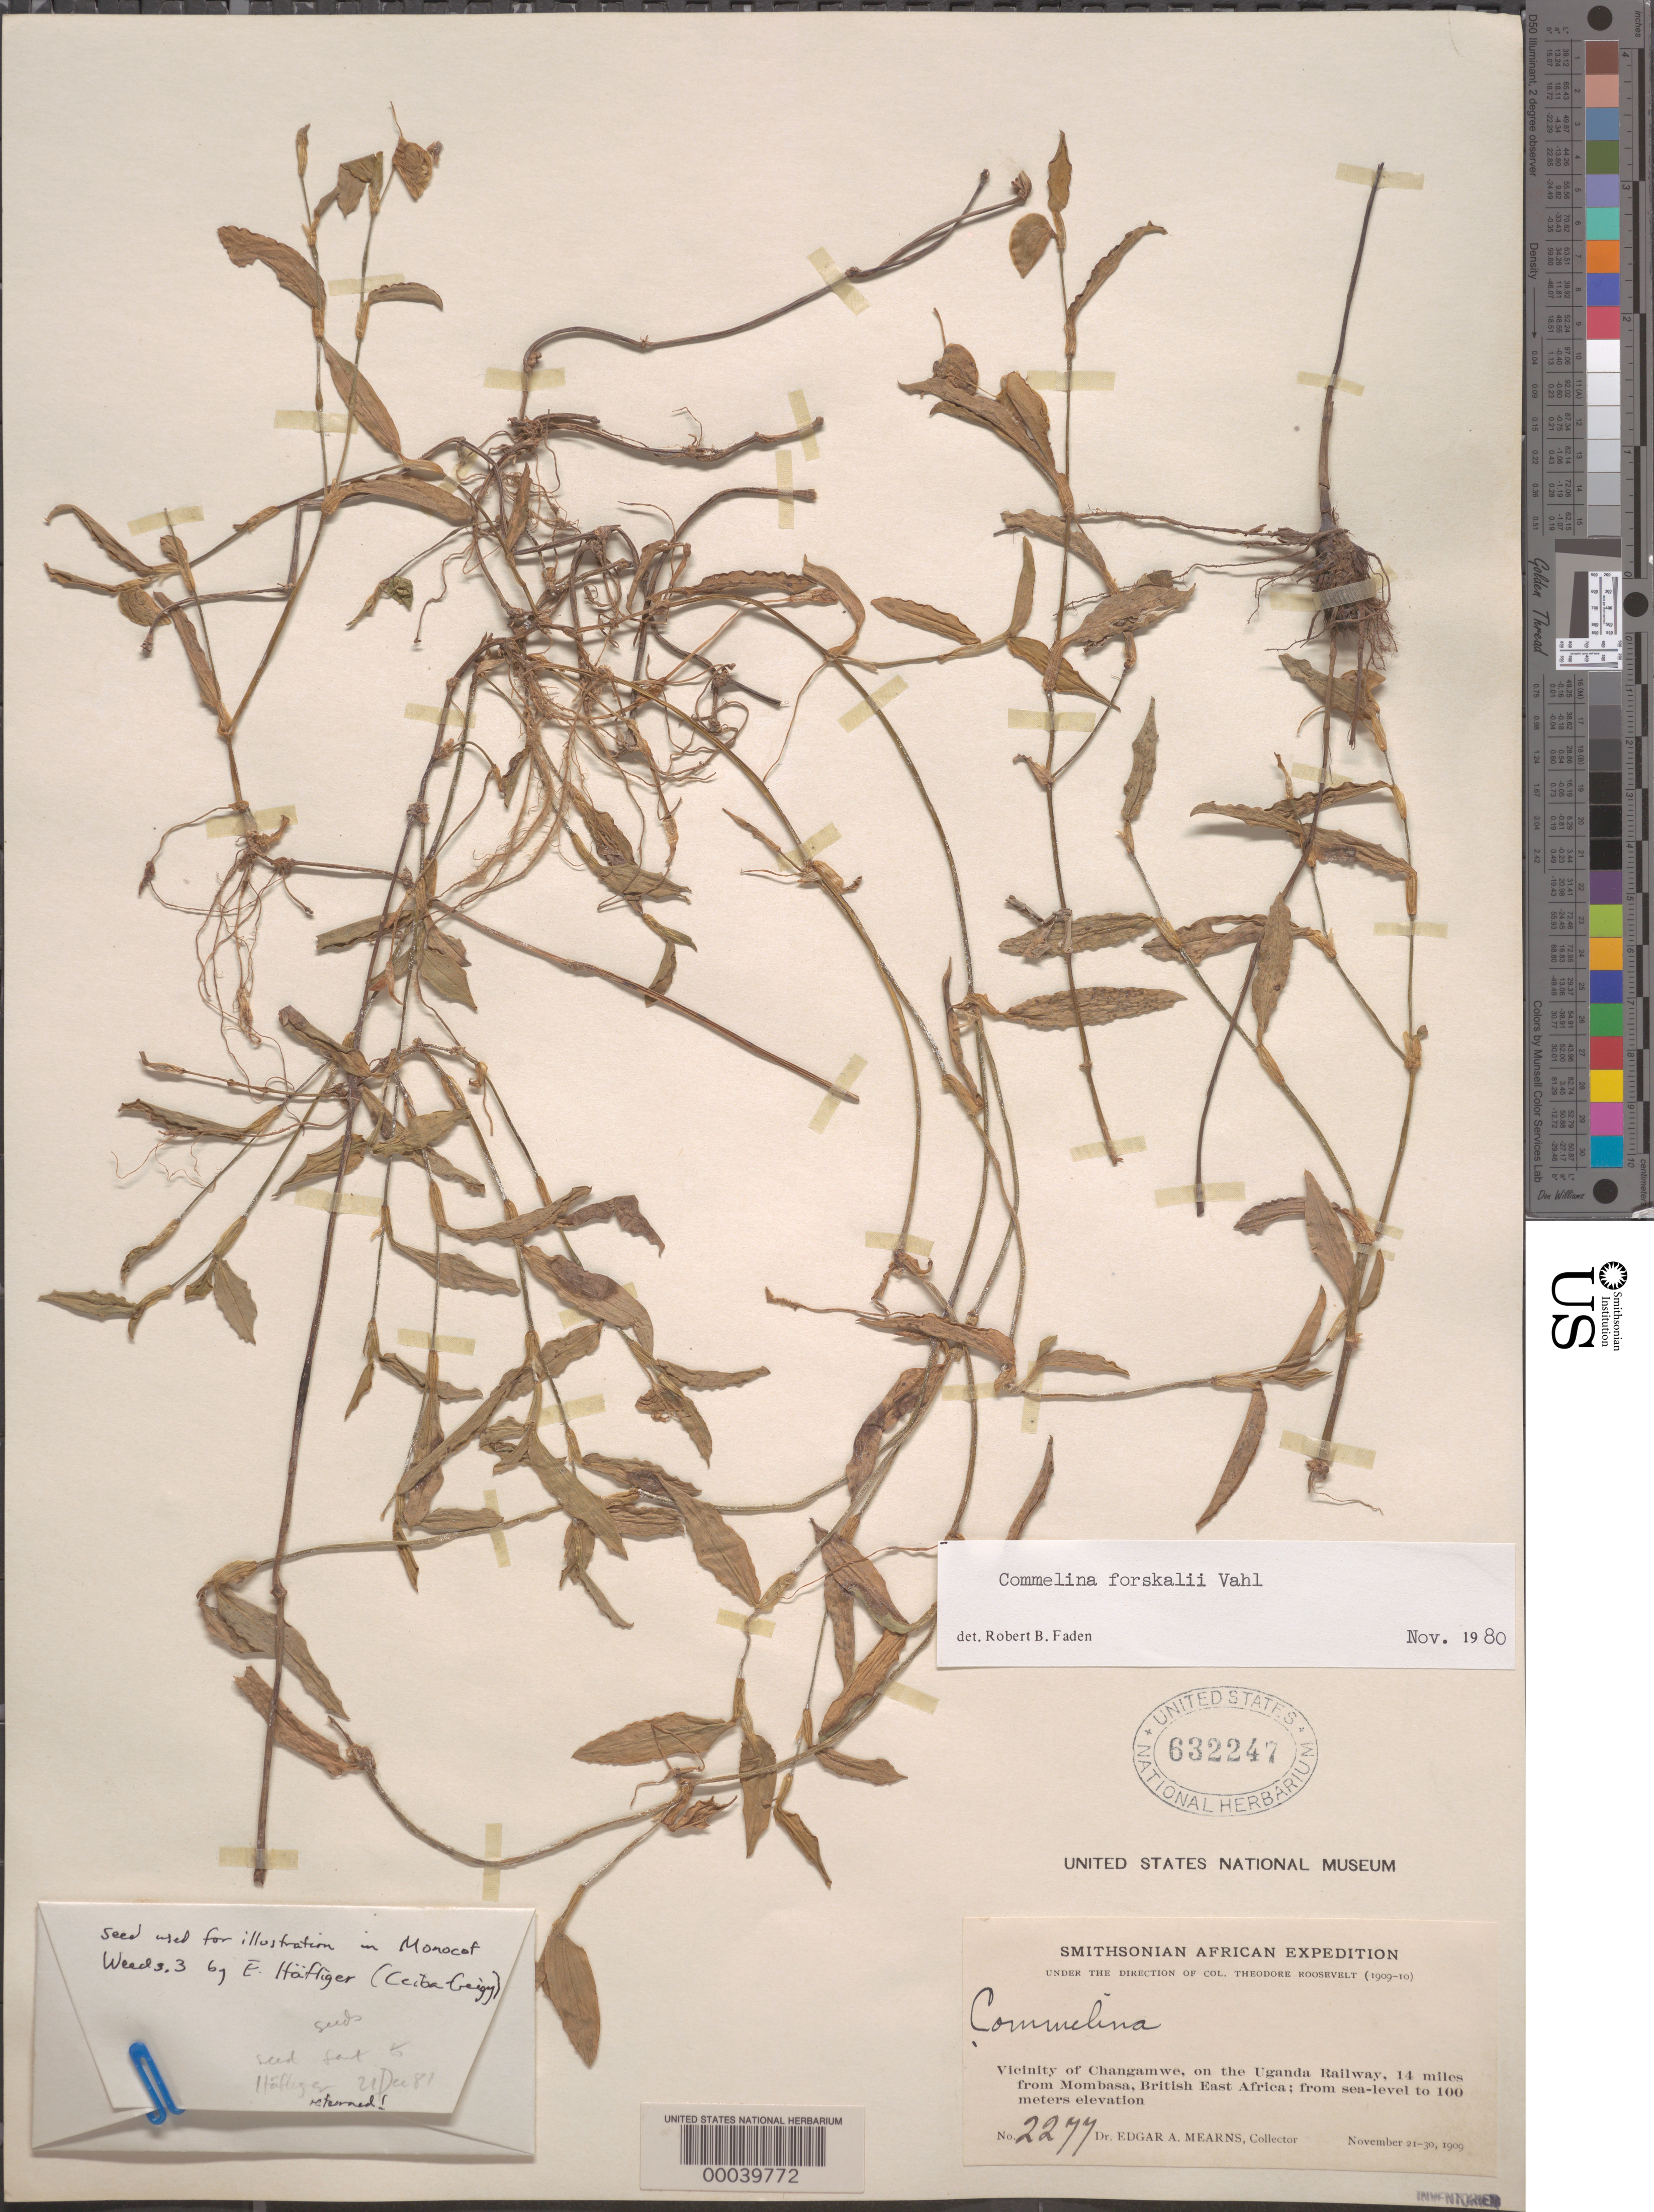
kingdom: Plantae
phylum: Tracheophyta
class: Liliopsida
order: Commelinales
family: Commelinaceae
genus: Commelina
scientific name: Commelina forskaolii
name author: Vahl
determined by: Faden, Robert B., (US), Smithsonian Institution - National Museum of Natural History (UNITED STATES)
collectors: E. A. Mearns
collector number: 2277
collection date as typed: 21 Nov 1909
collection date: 1909-11-21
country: Kenya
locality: Changalwe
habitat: Railway tracks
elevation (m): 0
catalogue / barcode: US 632247